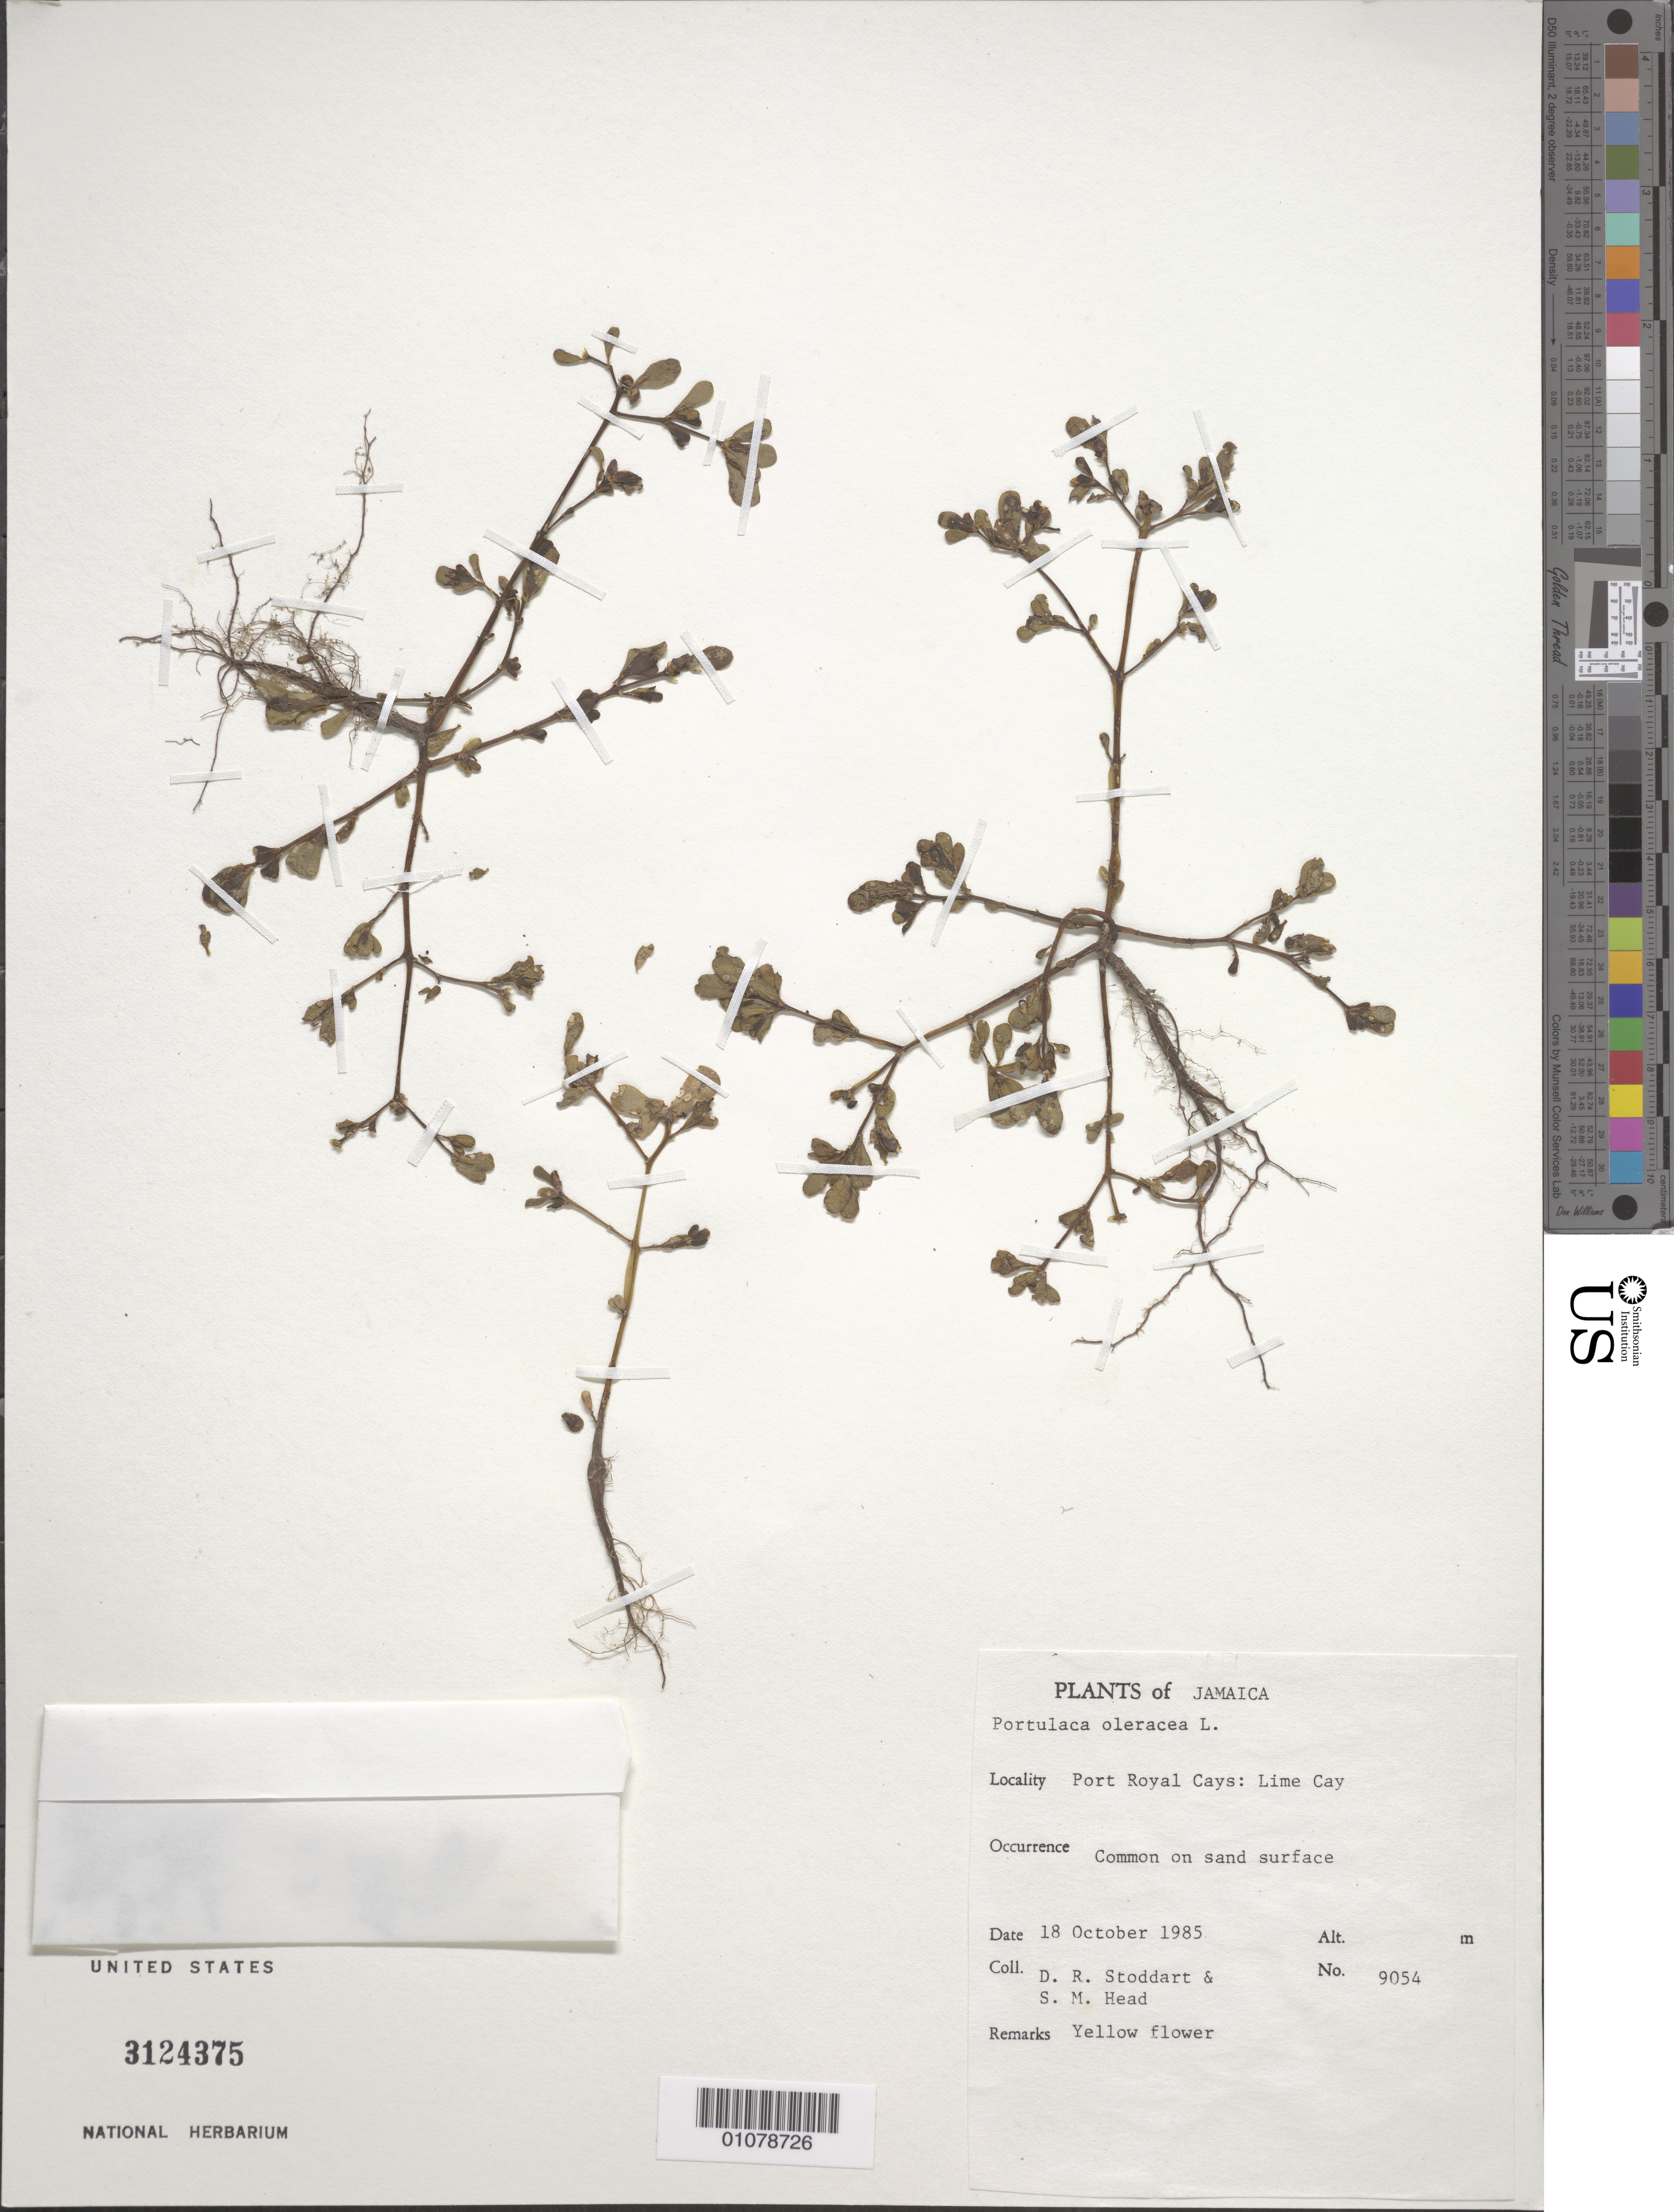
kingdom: Plantae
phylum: Tracheophyta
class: Magnoliopsida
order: Caryophyllales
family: Portulacaceae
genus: Portulaca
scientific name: Portulaca oleracea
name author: L.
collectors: D. R. Stoddart & S. Head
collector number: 9054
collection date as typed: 18 Oct 1985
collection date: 1985-10-18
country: Jamaica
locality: Port Royal Cays: Lime Cay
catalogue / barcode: US 3124375